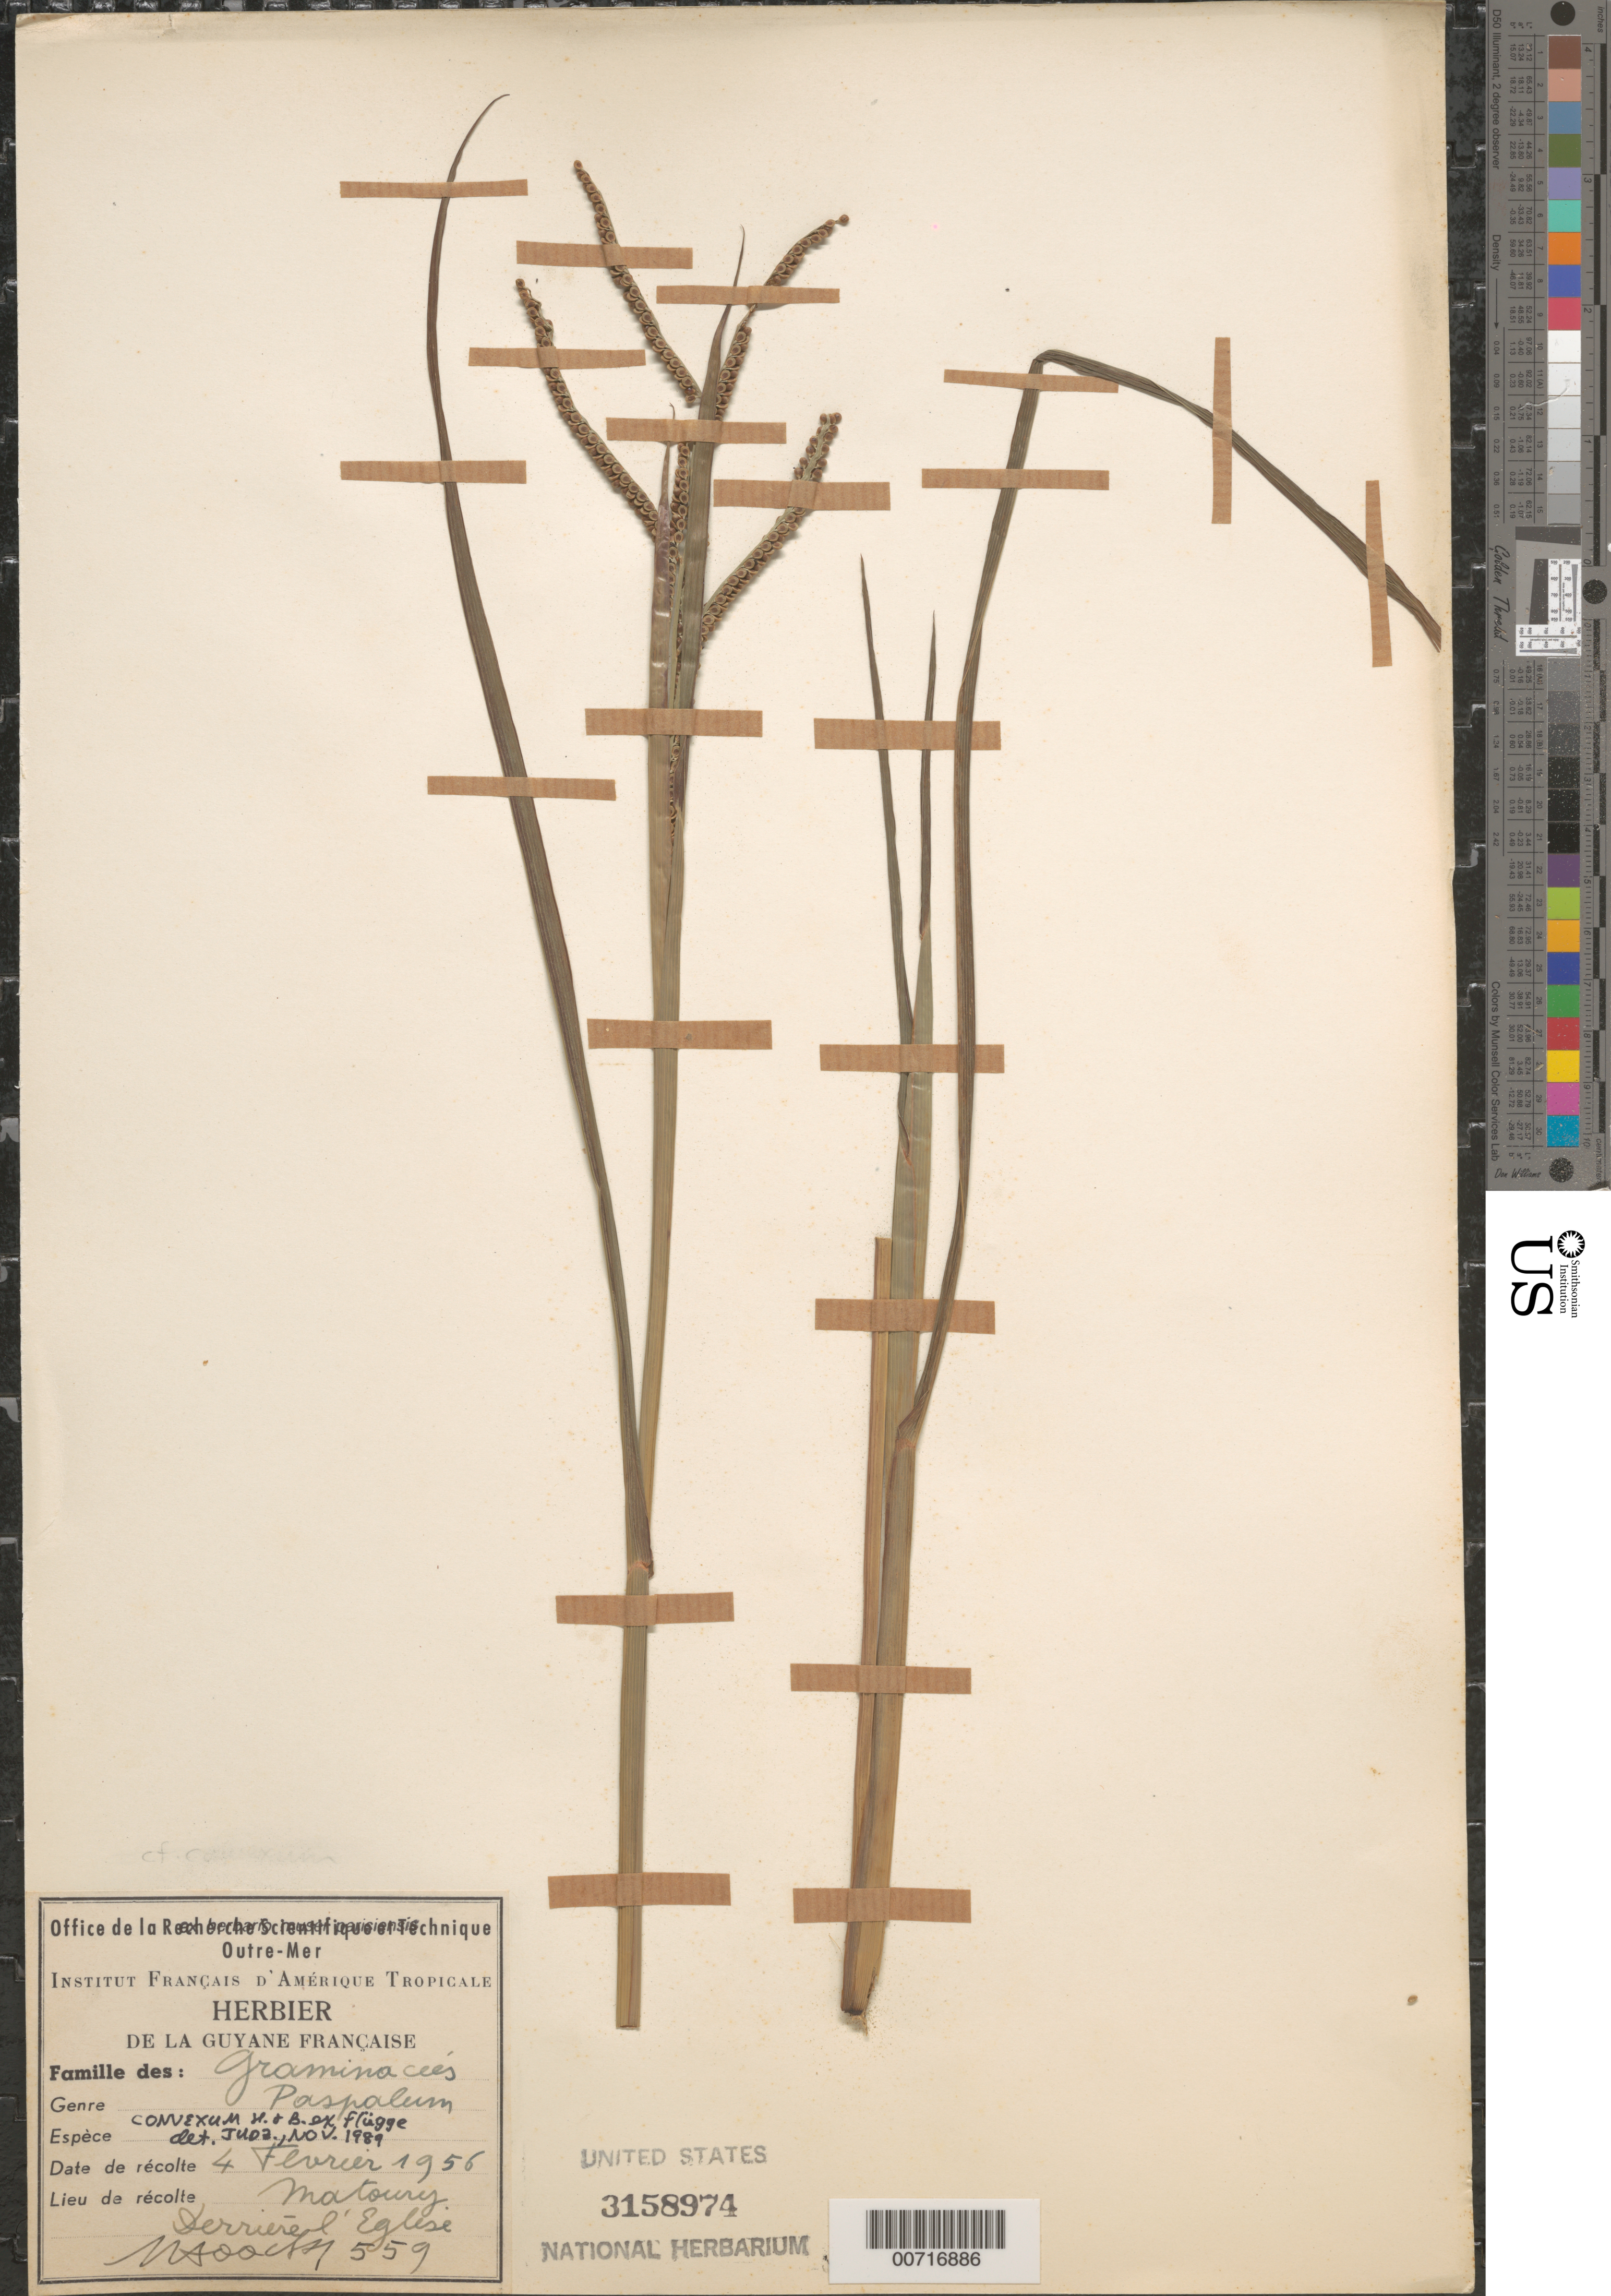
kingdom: Plantae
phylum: Tracheophyta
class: Liliopsida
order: Poales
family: Poaceae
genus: Paspalum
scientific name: Paspalum convexum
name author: Humb. & Bonpl. ex Flüggé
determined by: Judziewicz, E. J.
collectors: J. Hoock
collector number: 559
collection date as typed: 4-Feb-56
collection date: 1956-02-04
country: French Guiana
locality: Matoury, derriere l'Eglise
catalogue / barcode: US 3158974